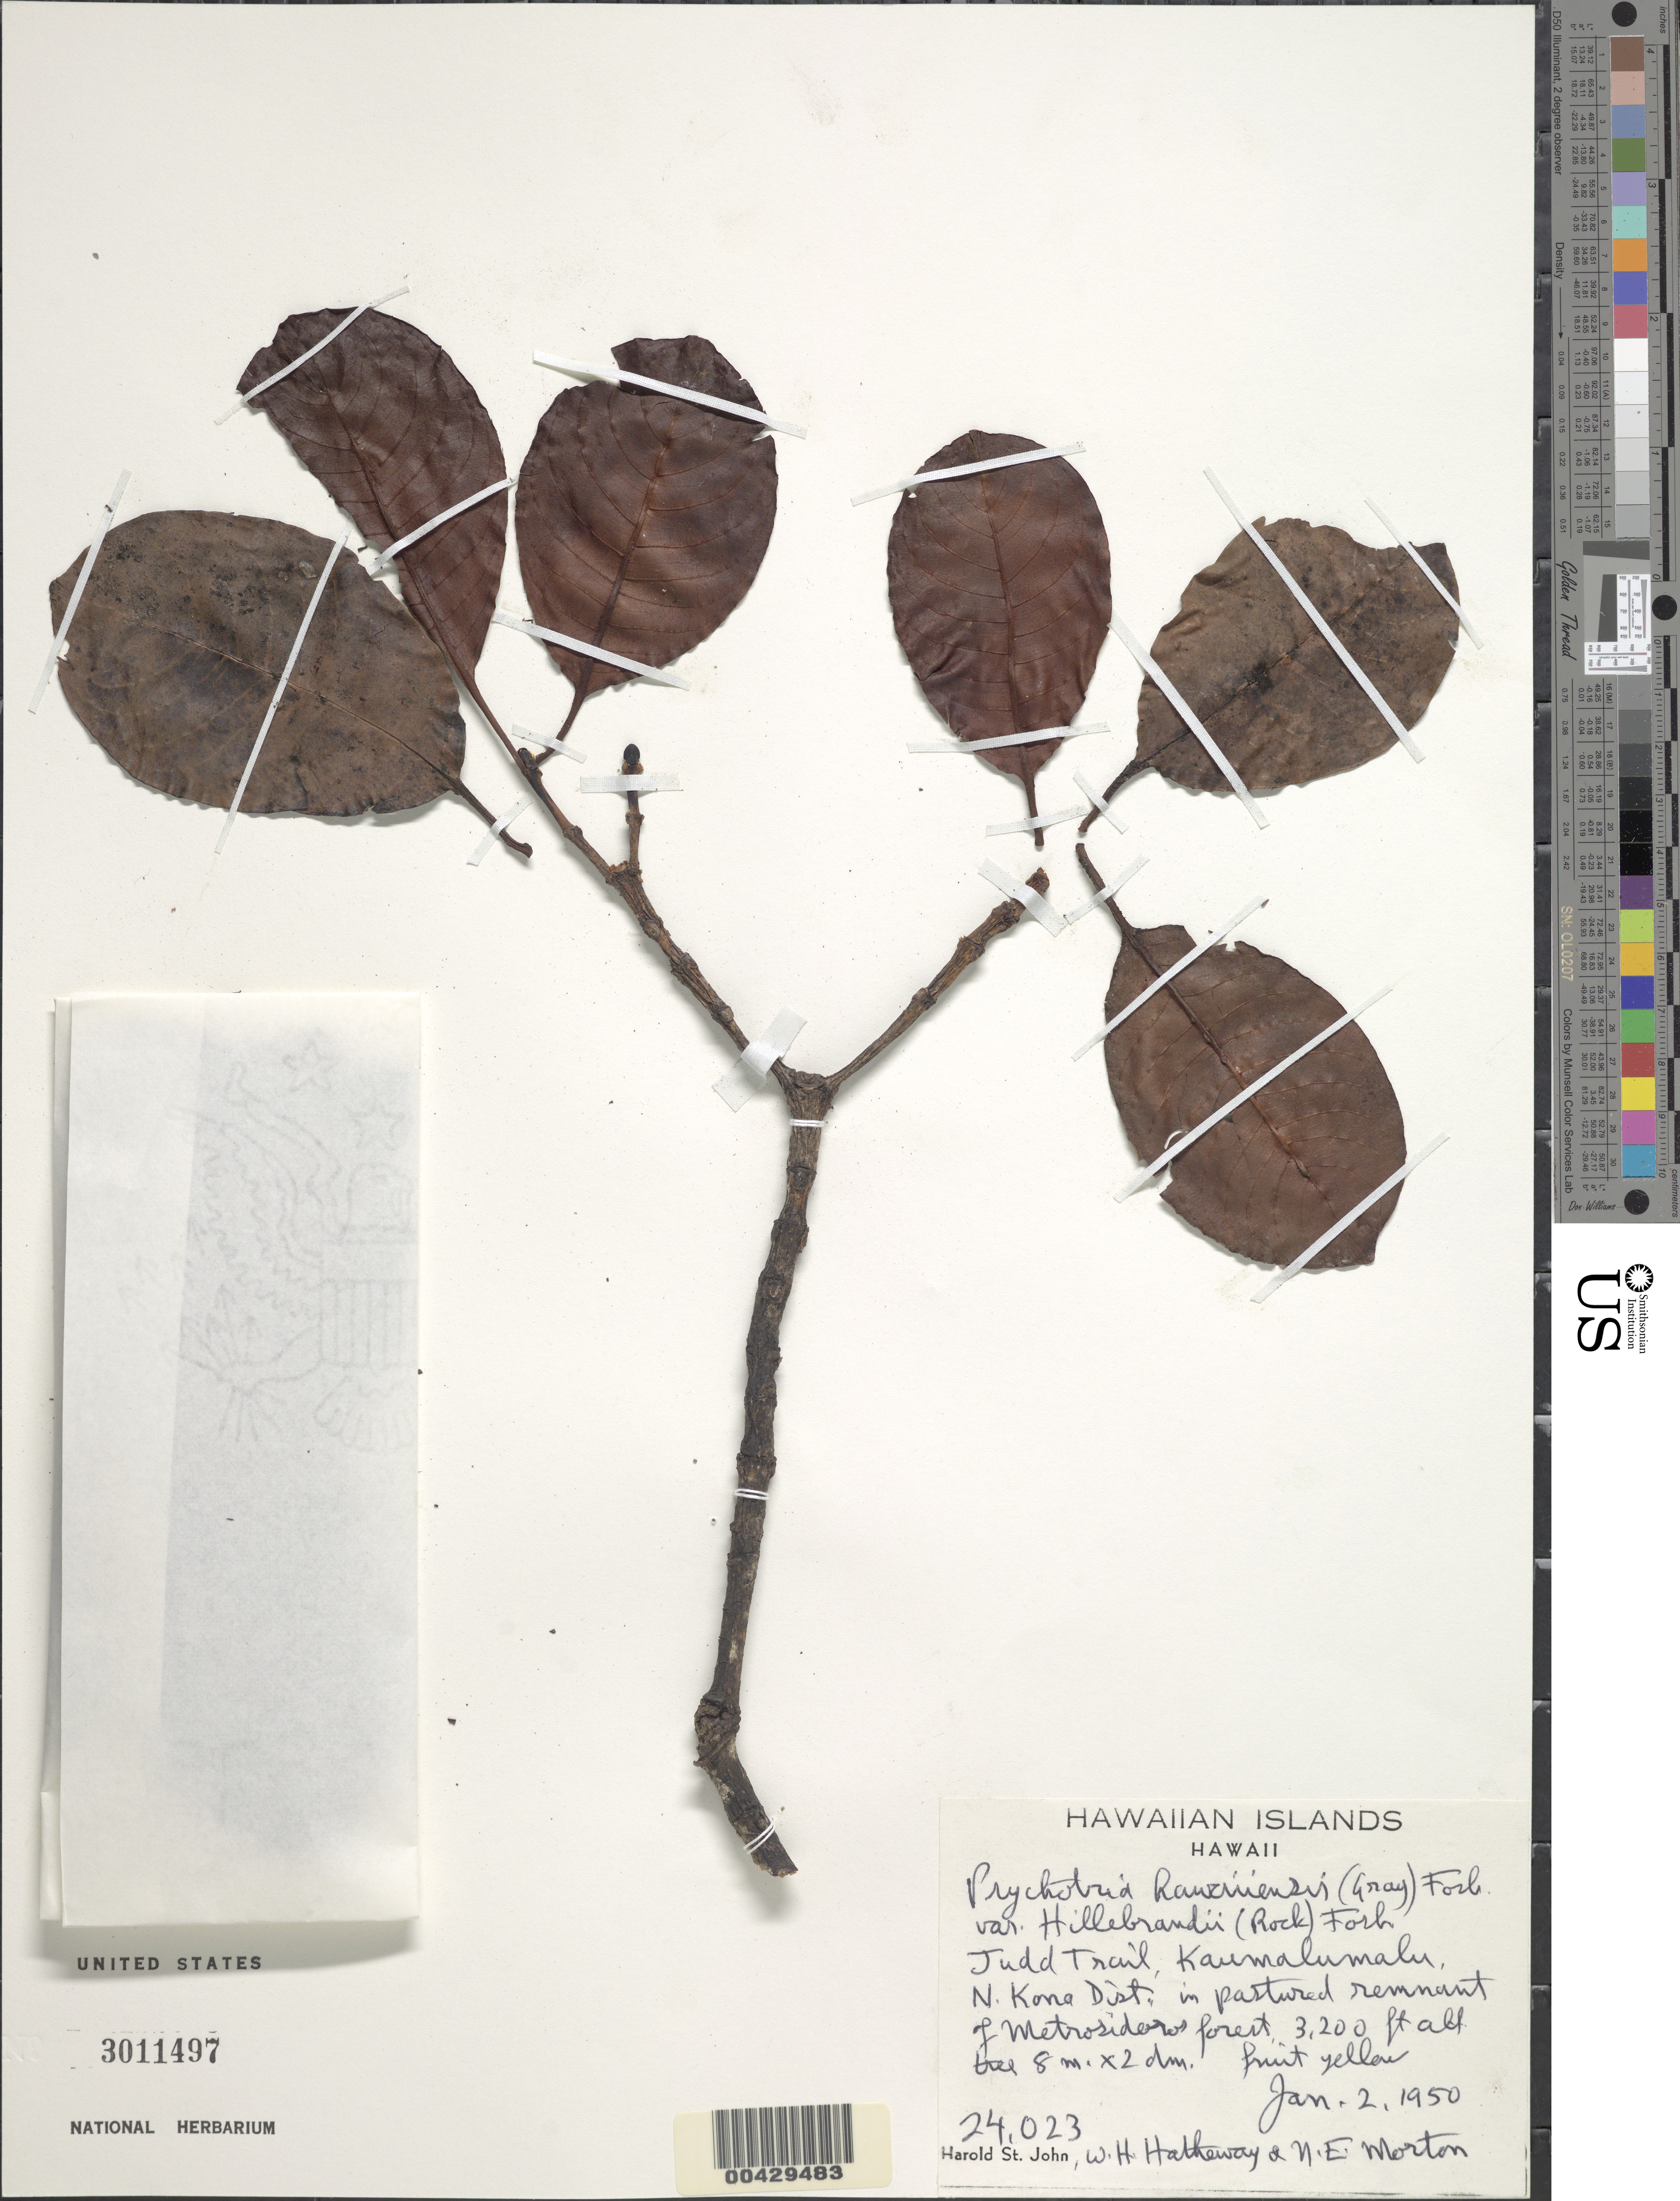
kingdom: Plantae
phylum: Tracheophyta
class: Magnoliopsida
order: Gentianales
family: Rubiaceae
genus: Psychotria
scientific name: Psychotria hawaiiensis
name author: (A. Gray) Fosberg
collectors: H. St. John, W. H. Hatheway & N. E. Morton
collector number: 24023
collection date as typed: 2 Jan 1950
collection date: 1950-01-02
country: United States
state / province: Hawaii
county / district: Hawaii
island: Hawaii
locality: Judd Trail, Kaumalumalu, North Kona District.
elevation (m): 975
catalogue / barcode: US 3011497